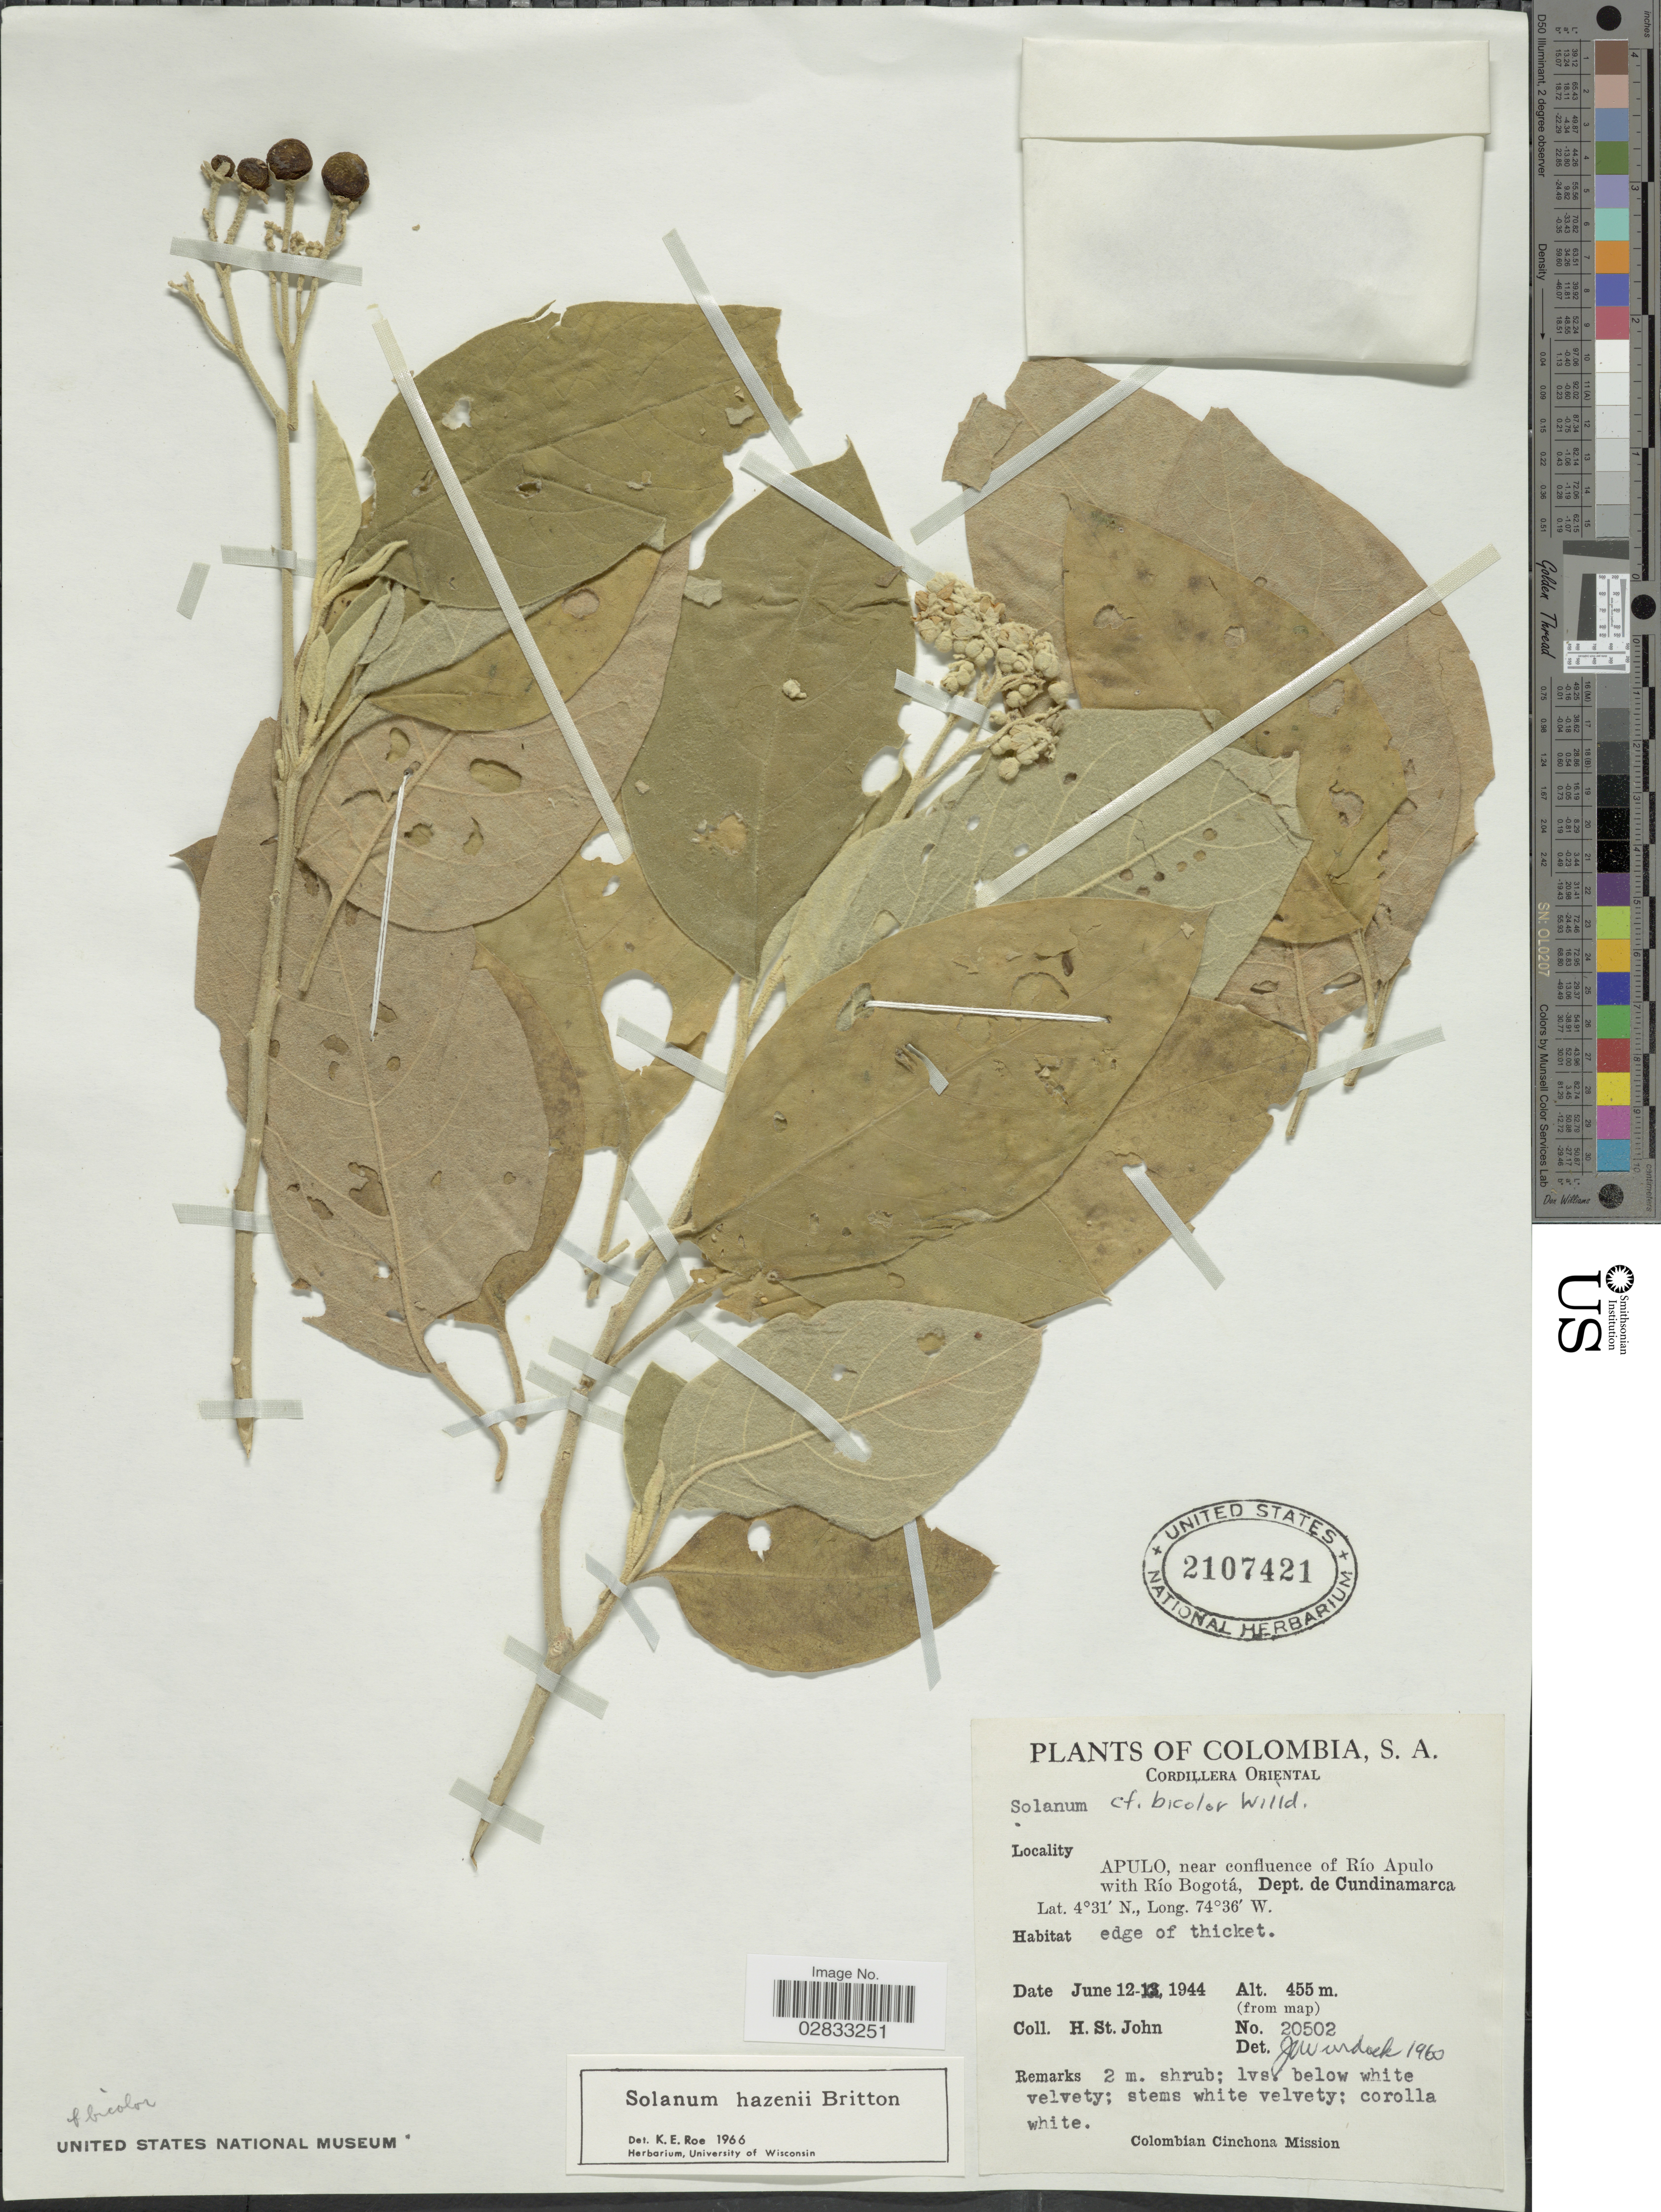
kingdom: Plantae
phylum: Tracheophyta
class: Magnoliopsida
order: Solanales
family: Solanaceae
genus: Solanum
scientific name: Solanum hazenii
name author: Britton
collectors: H. St. John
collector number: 20502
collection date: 1944-06-12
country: Colombia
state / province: Cundinamarca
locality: Cordillera Oriental, Apulo, near confluence of Río Apulo with Río Bogotá, Dept. de Cundinamarca.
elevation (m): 455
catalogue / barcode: US 2107421